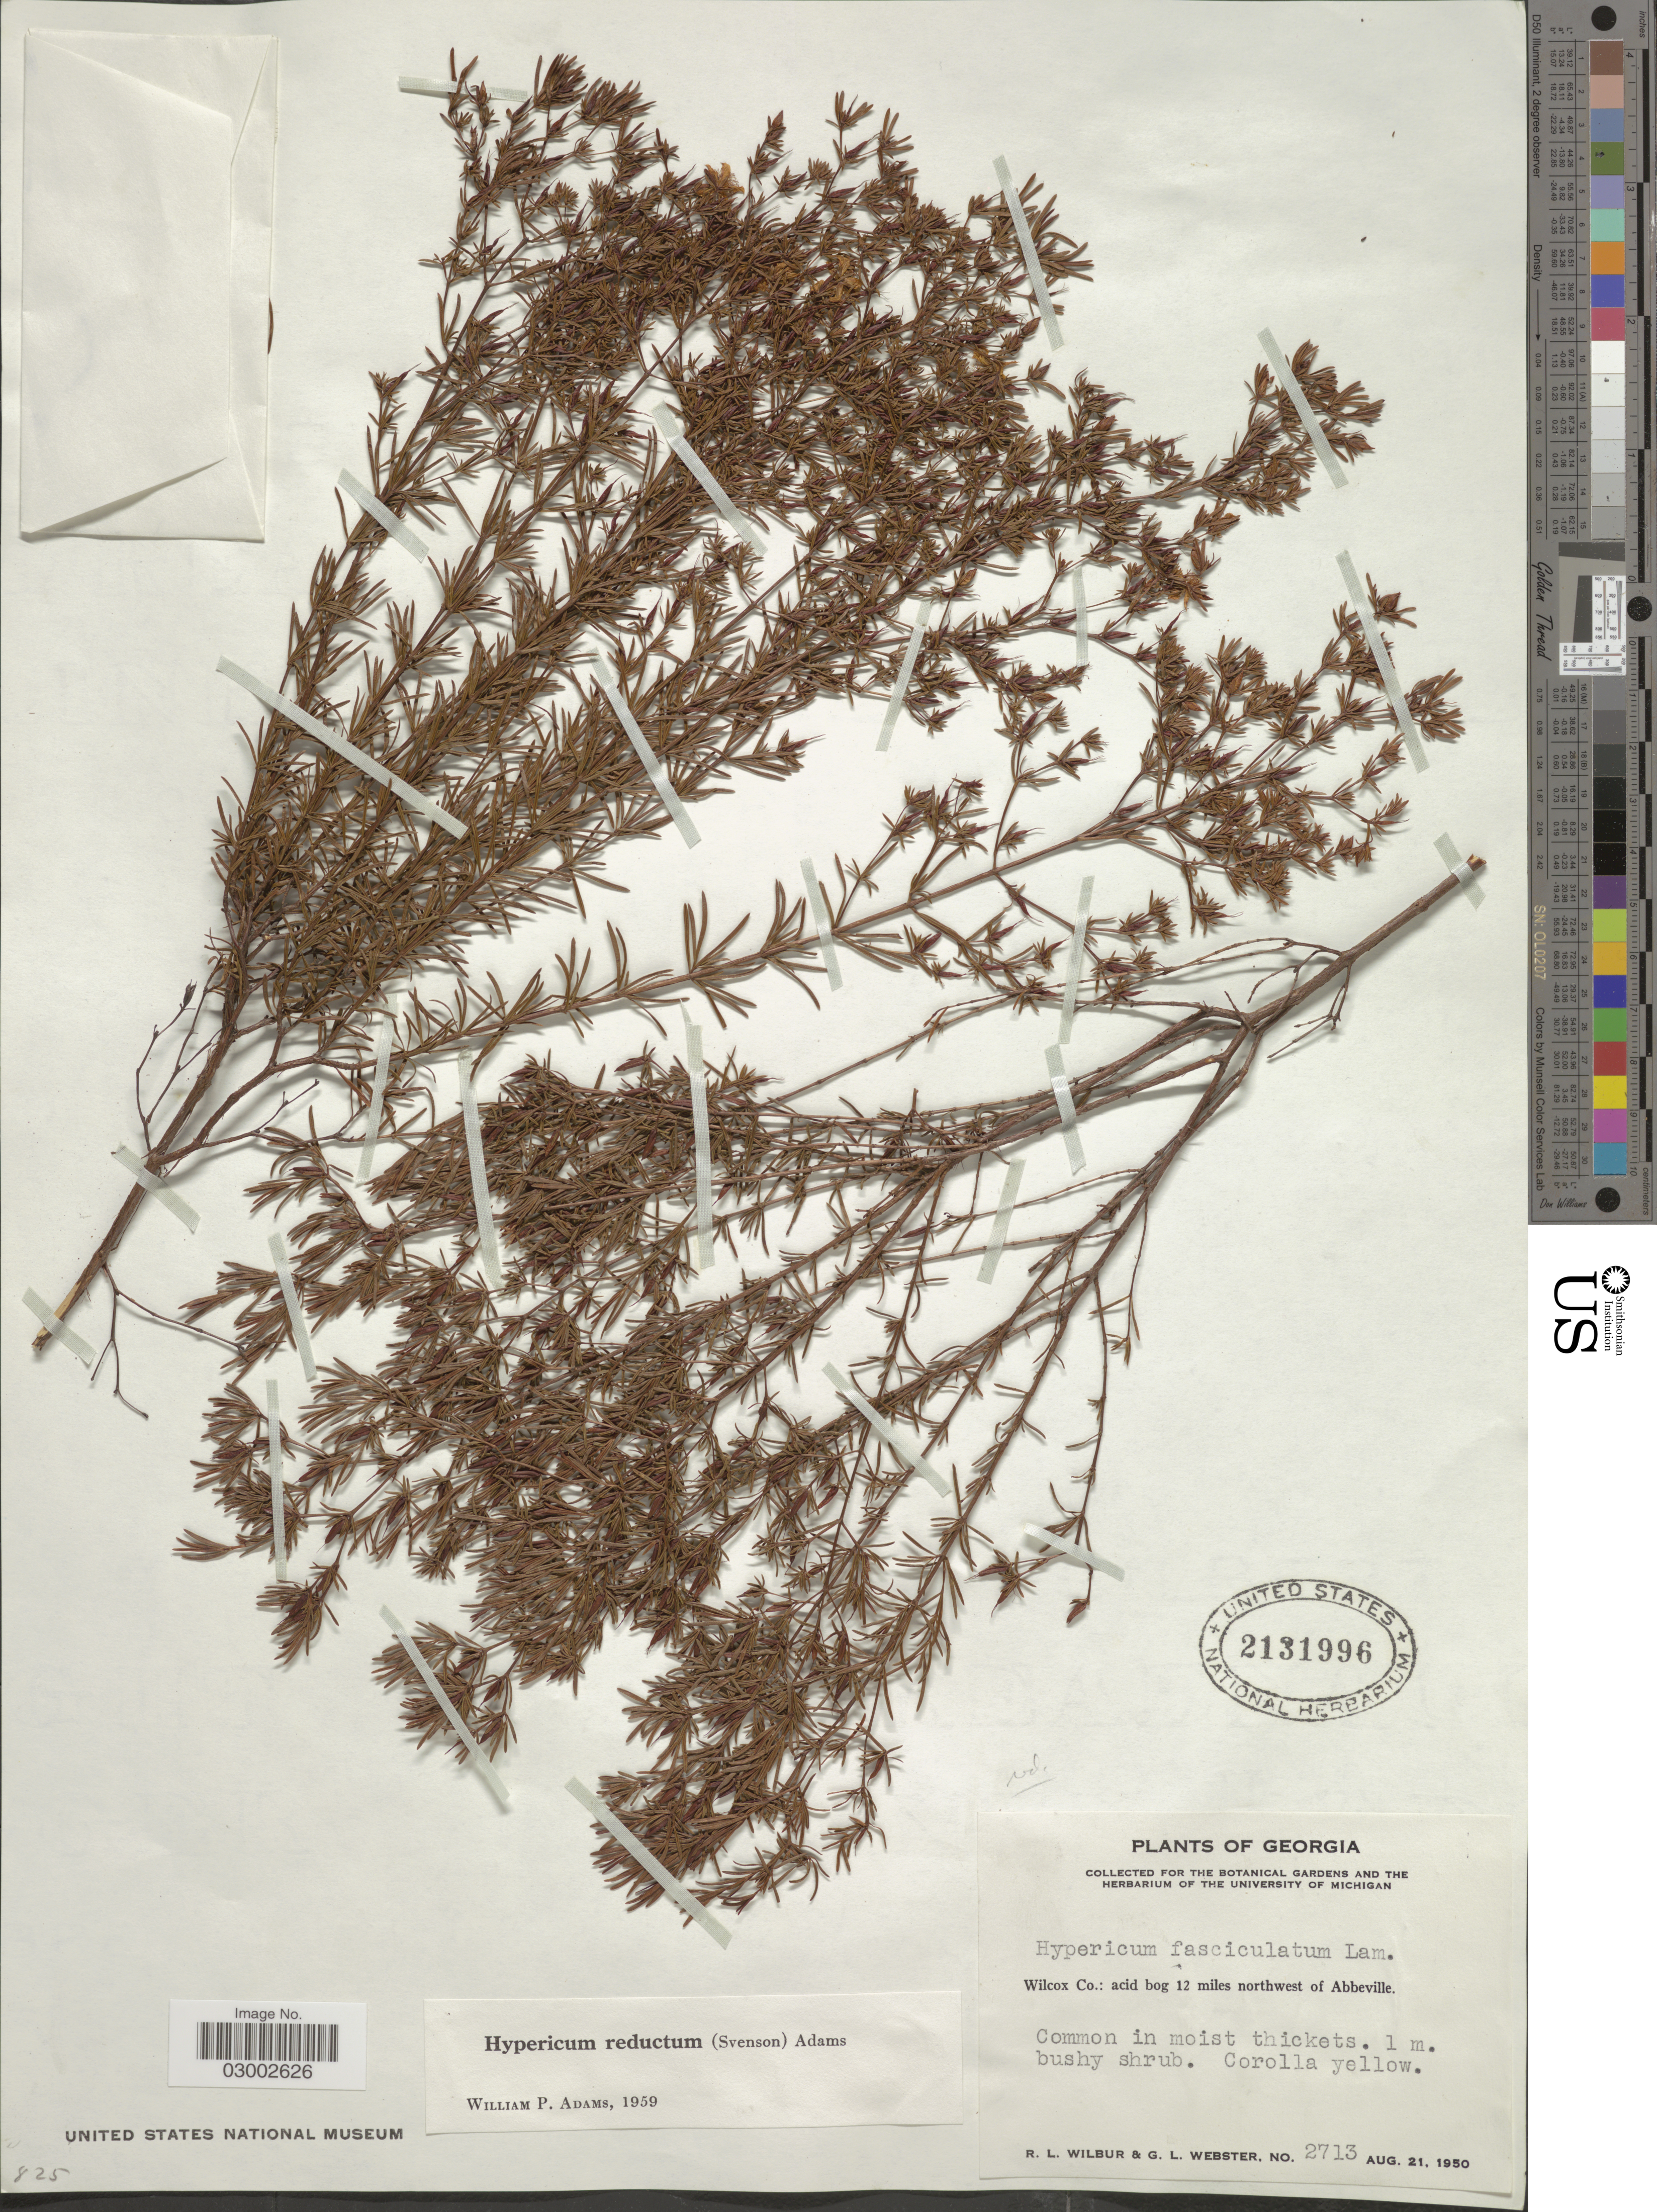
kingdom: Plantae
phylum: Tracheophyta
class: Magnoliopsida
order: Malpighiales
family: Hypericaceae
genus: Hypericum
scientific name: Hypericum fasciculatum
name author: Lam.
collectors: R. L. Wilbur & G. L. Webster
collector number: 2713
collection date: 1950-08-21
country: United States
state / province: Georgia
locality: Wilcox Co.: acid bog 12 miles northwest of Abbeville.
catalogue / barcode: US 2131996